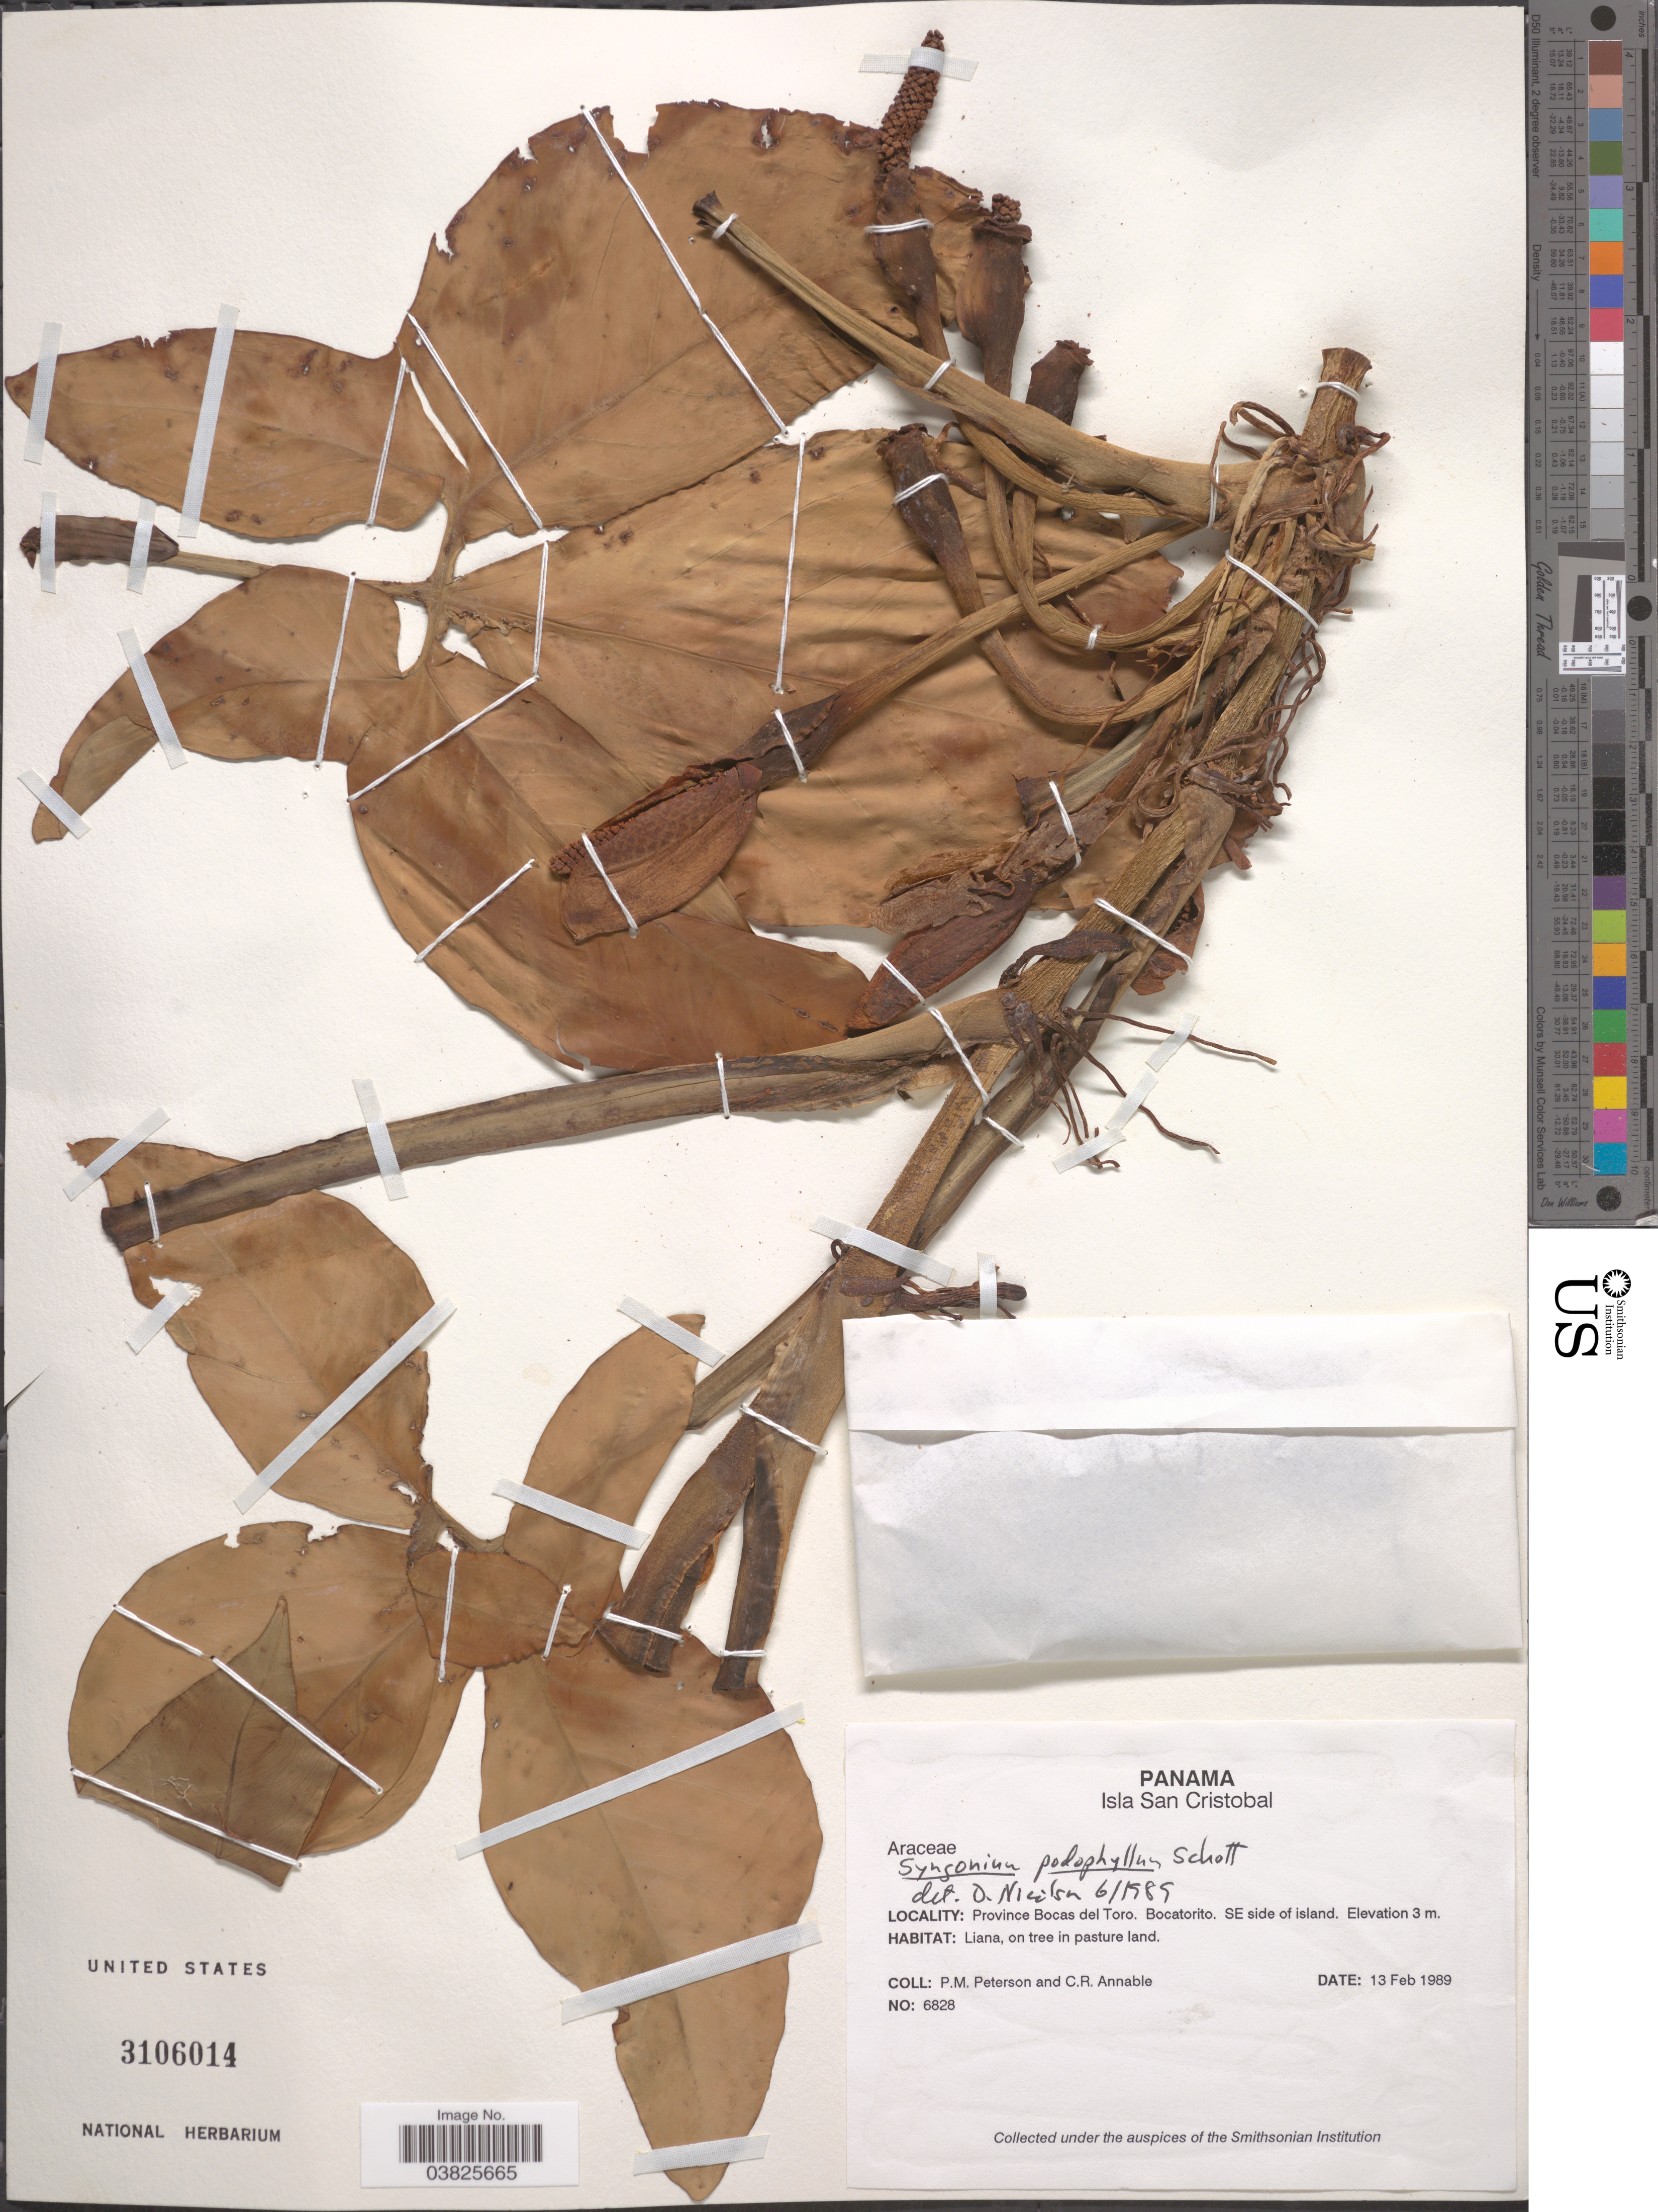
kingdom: Plantae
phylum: Tracheophyta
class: Liliopsida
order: Alismatales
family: Araceae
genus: Syngonium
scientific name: Syngonium podophyllum 'Lemon-Lime'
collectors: P. M. Peterson & C. R. Annable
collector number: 6828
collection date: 1989-02-13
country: Panama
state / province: Bocas del Toro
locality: Isla San Cristobal. Bocatorito. SE side of island.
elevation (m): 3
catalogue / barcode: US 3106014